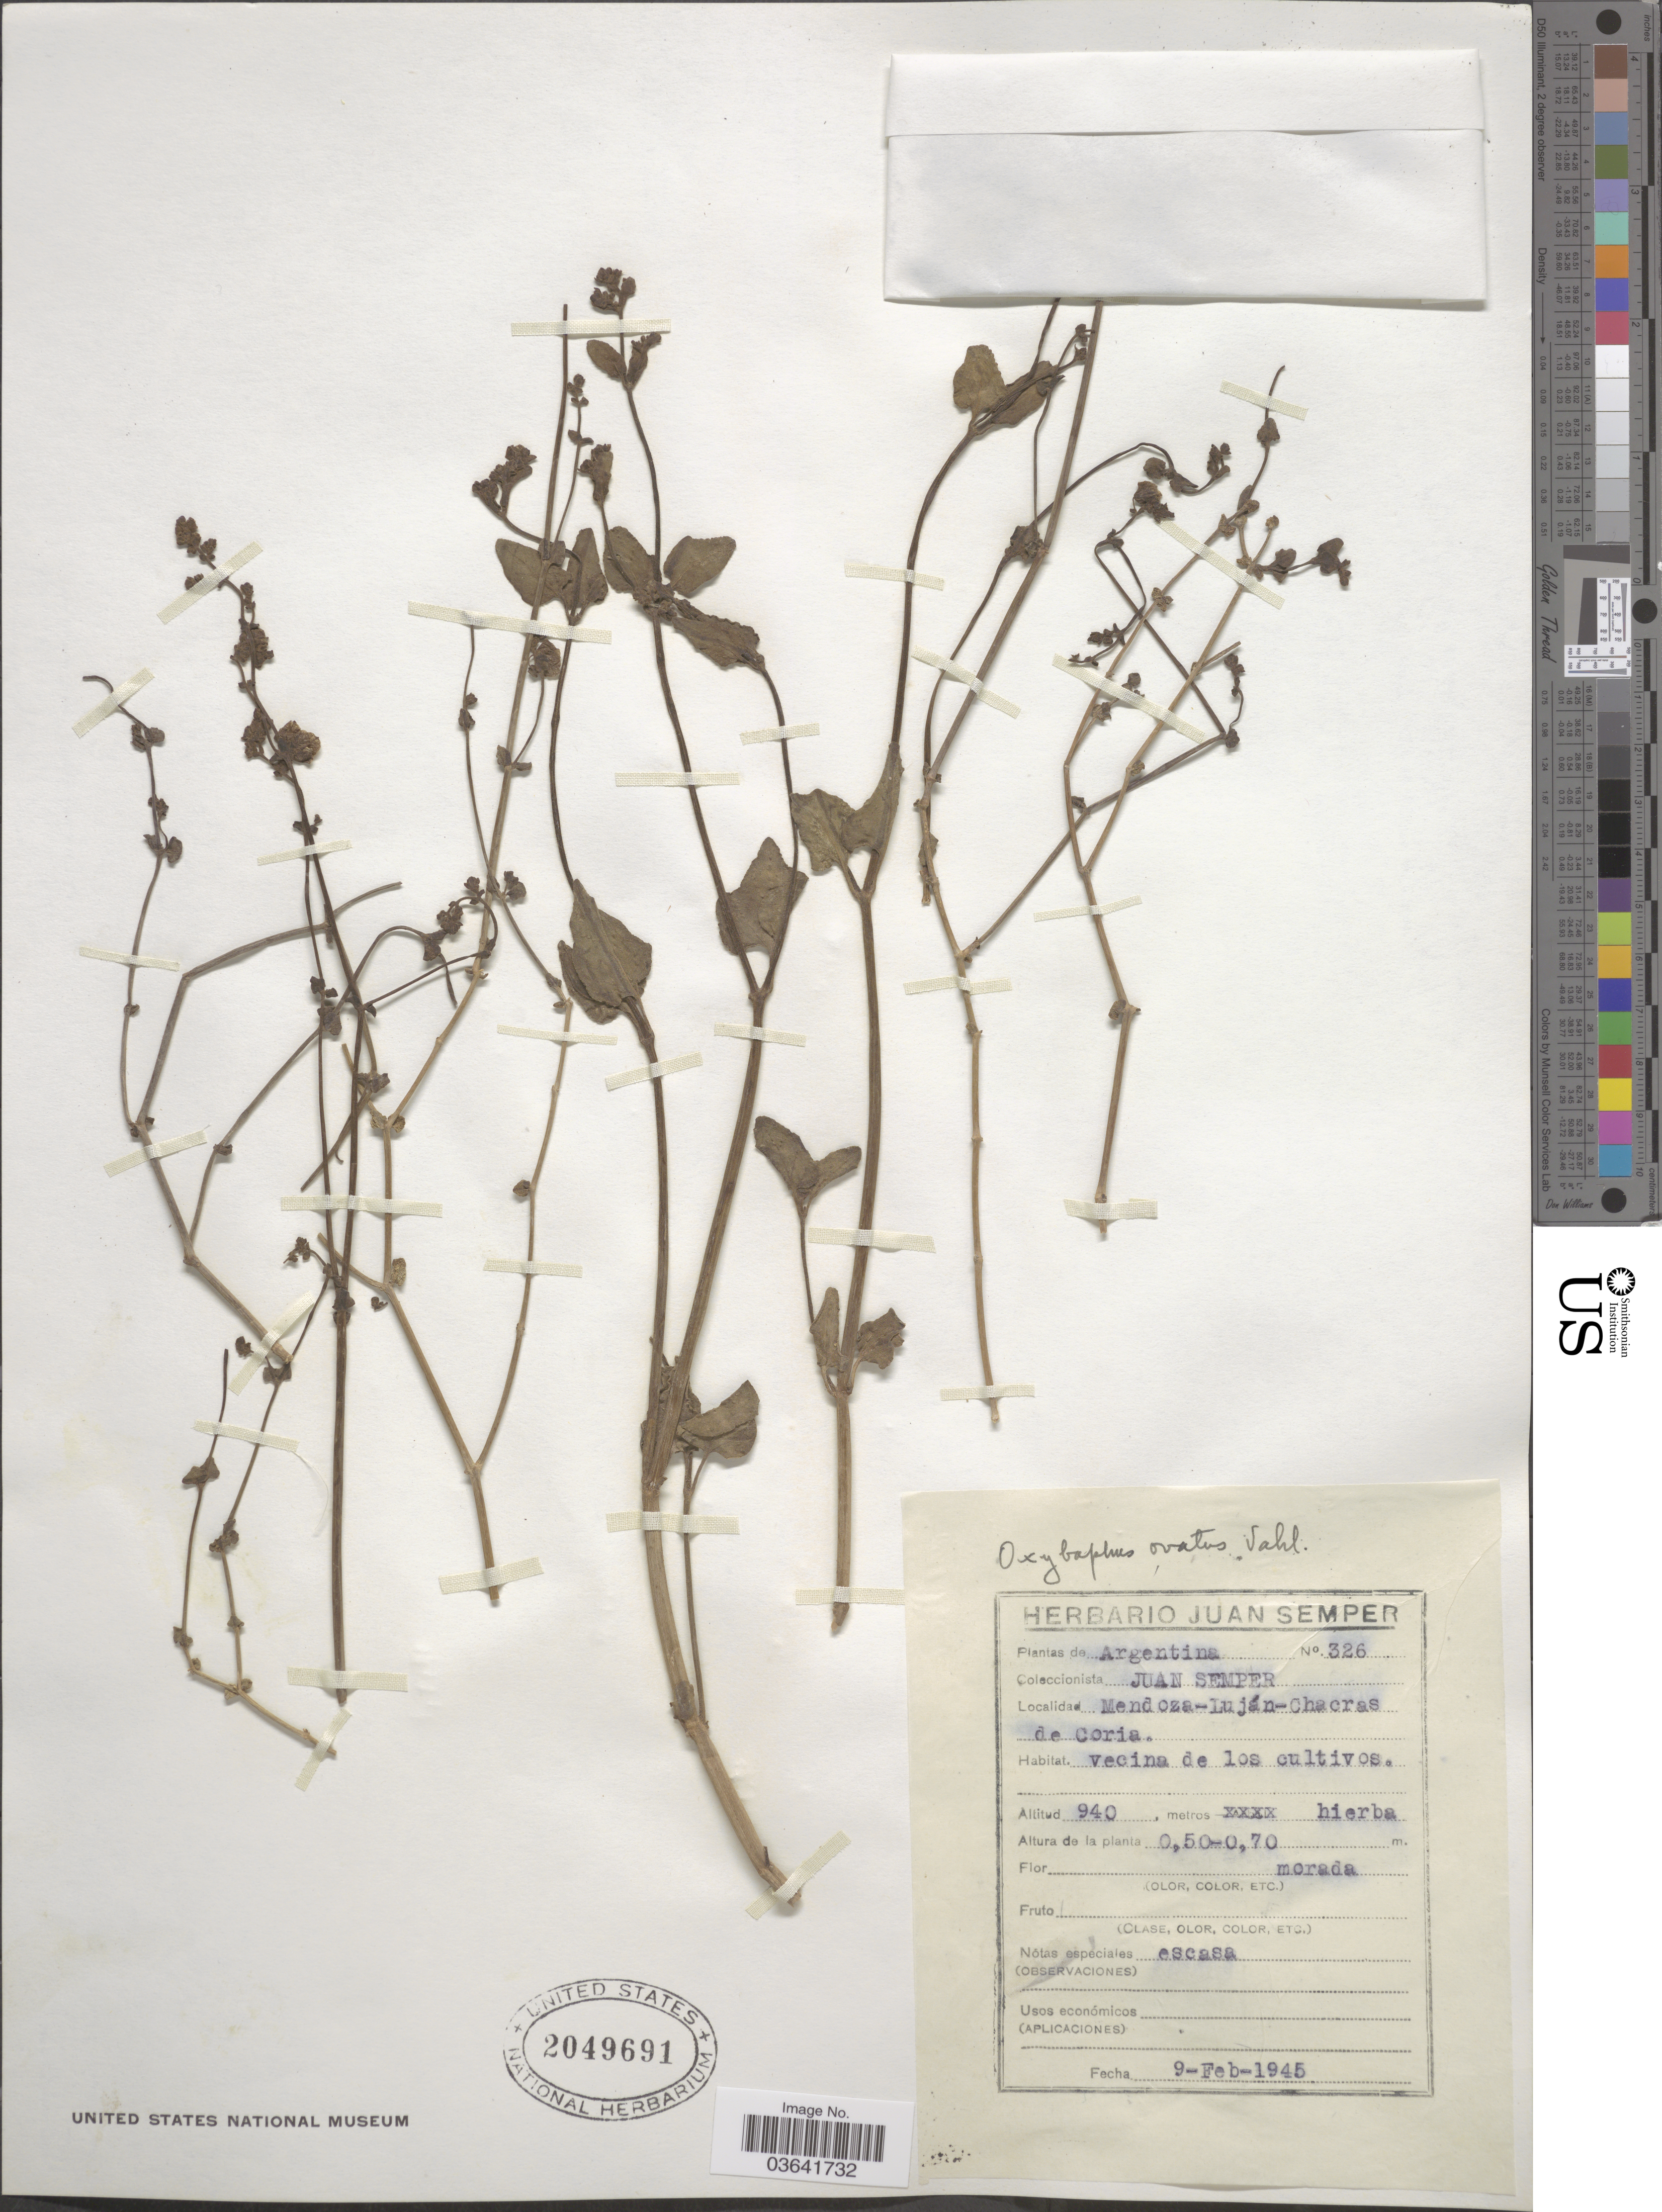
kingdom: Plantae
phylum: Tracheophyta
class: Magnoliopsida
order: Caryophyllales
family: Nyctaginaceae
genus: Mirabilis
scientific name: Mirabilis ovata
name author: (Ruiz & Pav.) Meigen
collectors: J. Semper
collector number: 326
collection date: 1945-02-09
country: Argentina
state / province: Mendoza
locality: Luján - Chacras de Coria.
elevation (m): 940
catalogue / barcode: US 2049691